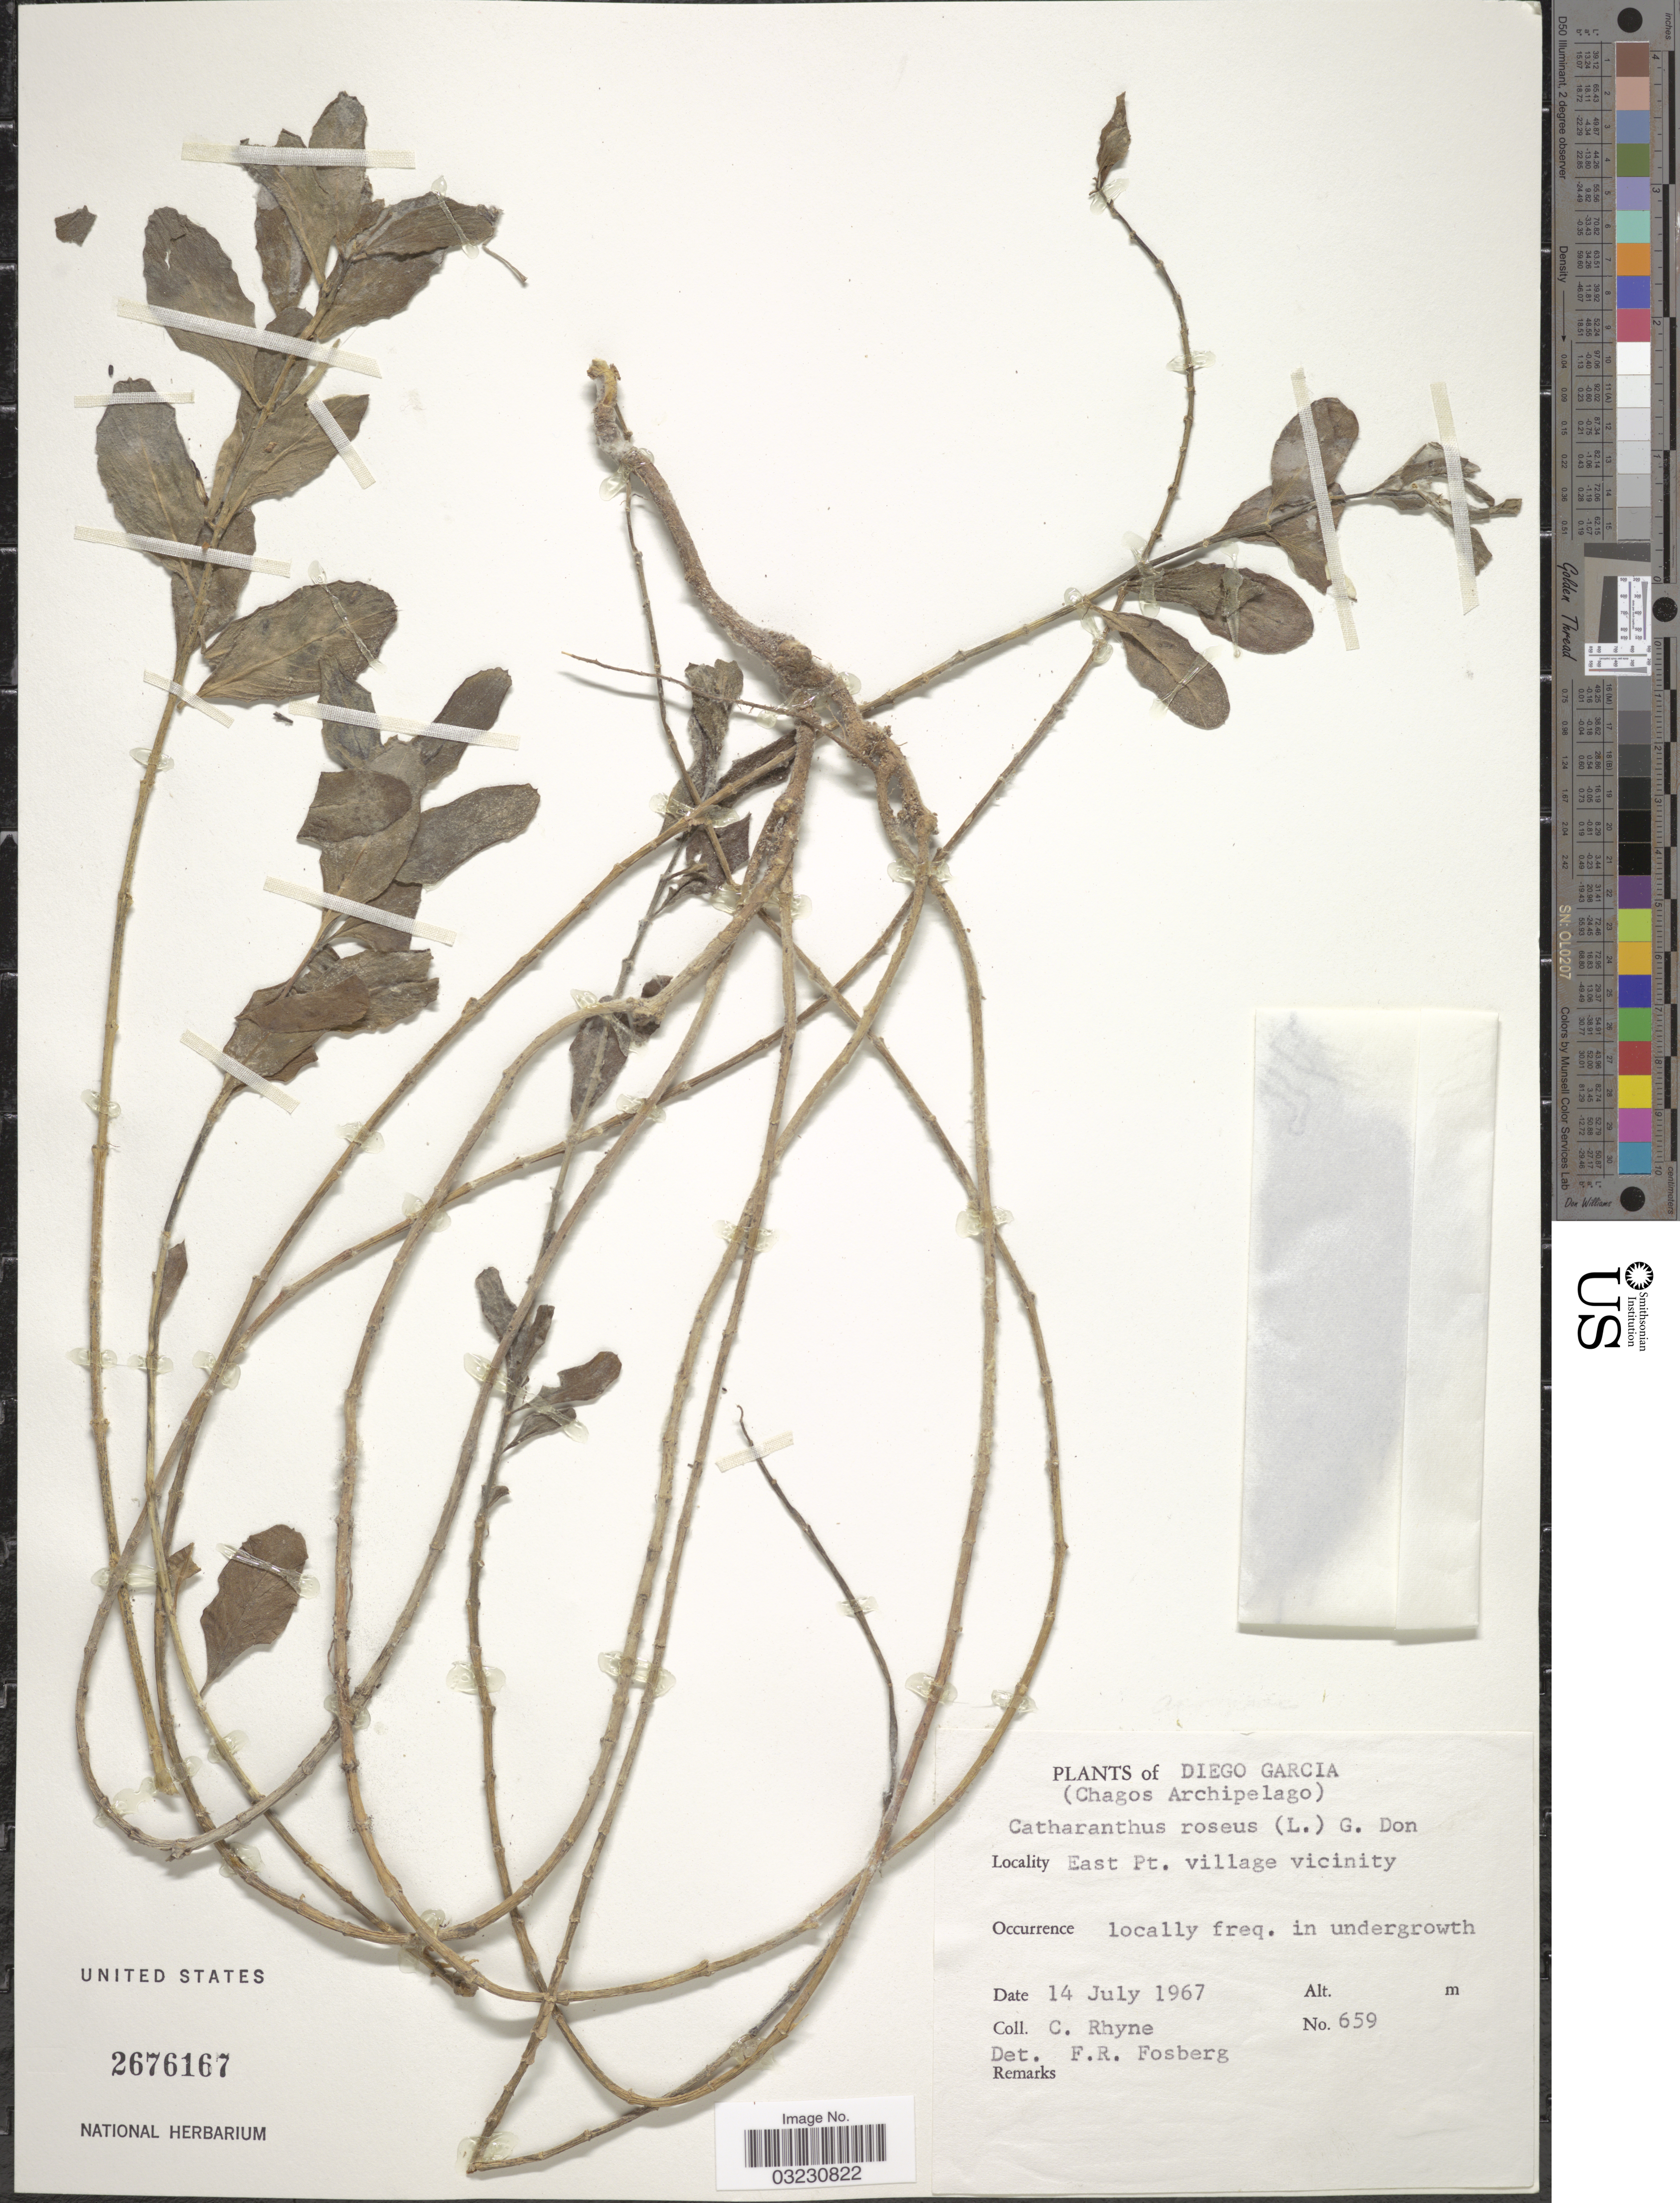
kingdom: Plantae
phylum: Tracheophyta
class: Magnoliopsida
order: Gentianales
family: Apocynaceae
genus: Catharanthus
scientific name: Catharanthus roseus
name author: (L.) G. Don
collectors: C. Rhyne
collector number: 659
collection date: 1967-07-14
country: British Indian Ocean Territory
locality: Diego Garcia (Chagos Archipelago), East Pt. village vicinity.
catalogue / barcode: US 2676167